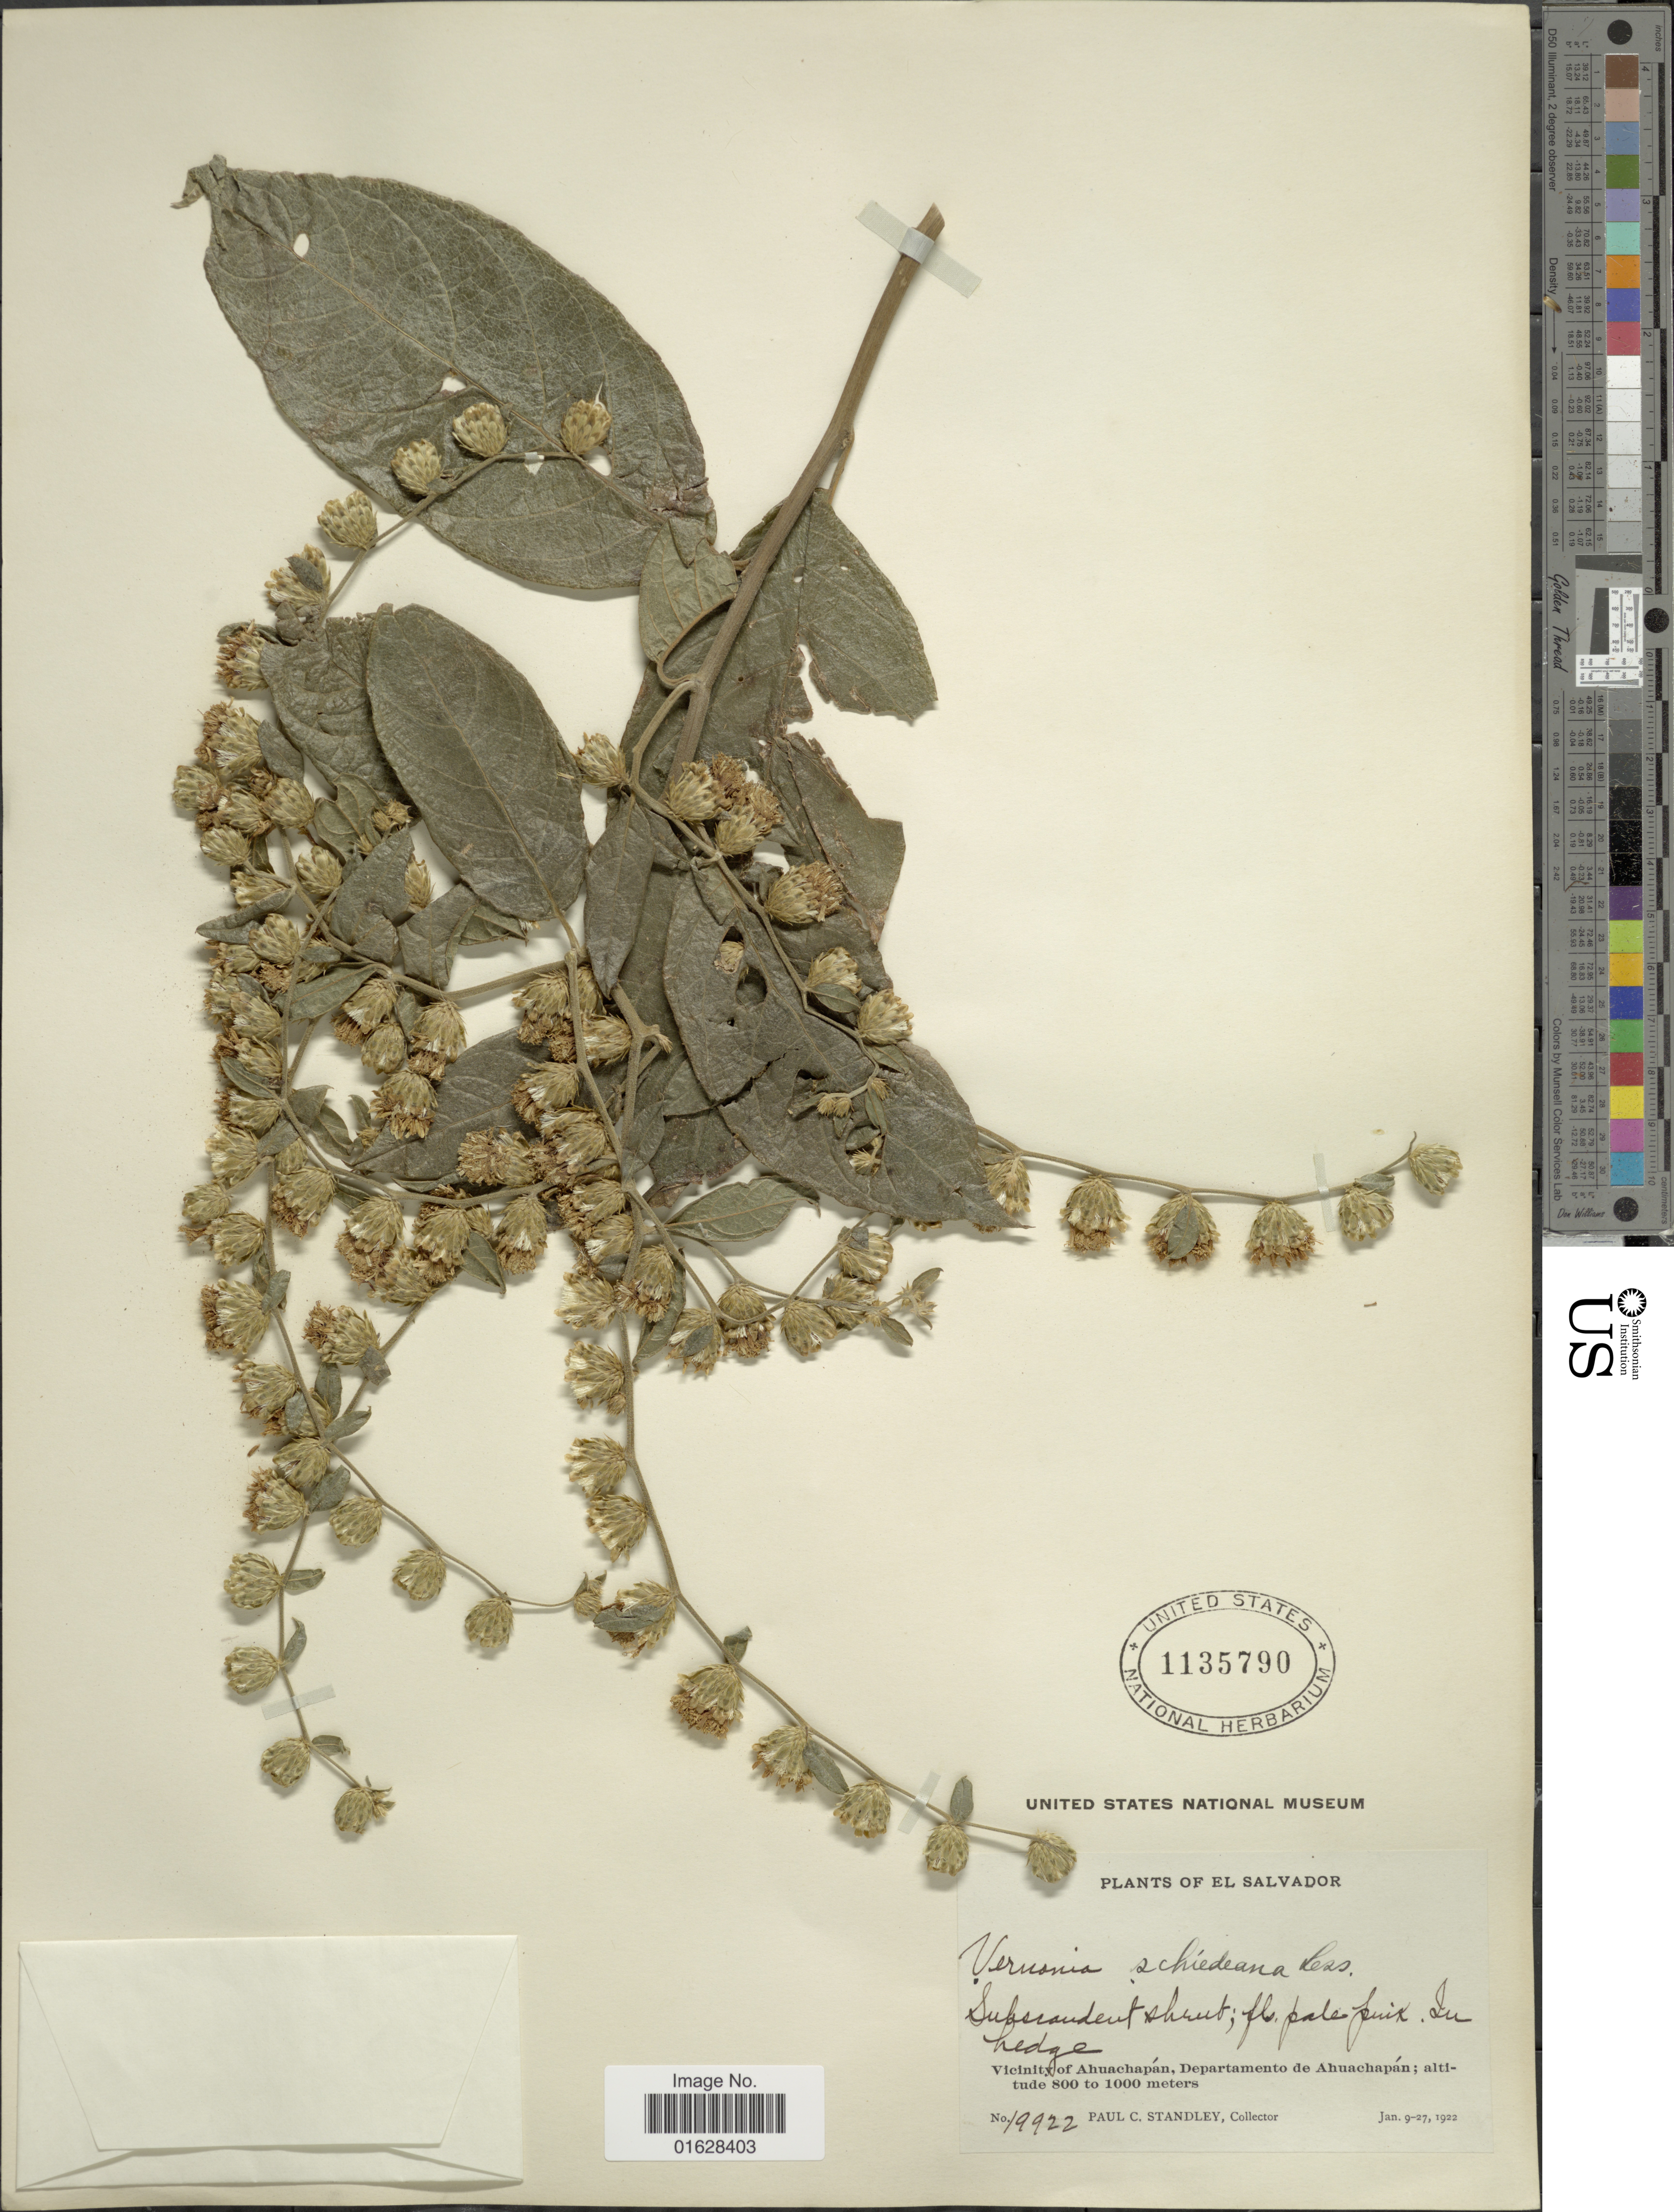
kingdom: Plantae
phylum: Tracheophyta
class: Magnoliopsida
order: Asterales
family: Asteraceae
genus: Lepidaploa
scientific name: Lepidaploa tortuosa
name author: (L.) H. Rob.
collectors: P. C. Standley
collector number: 9922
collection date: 1922-01-09/1922-01-27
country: El Salvador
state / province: Ahuachapan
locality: Vicinity of Ahuachapan, Departamento de Ahuachapan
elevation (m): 800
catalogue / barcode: US 1135790